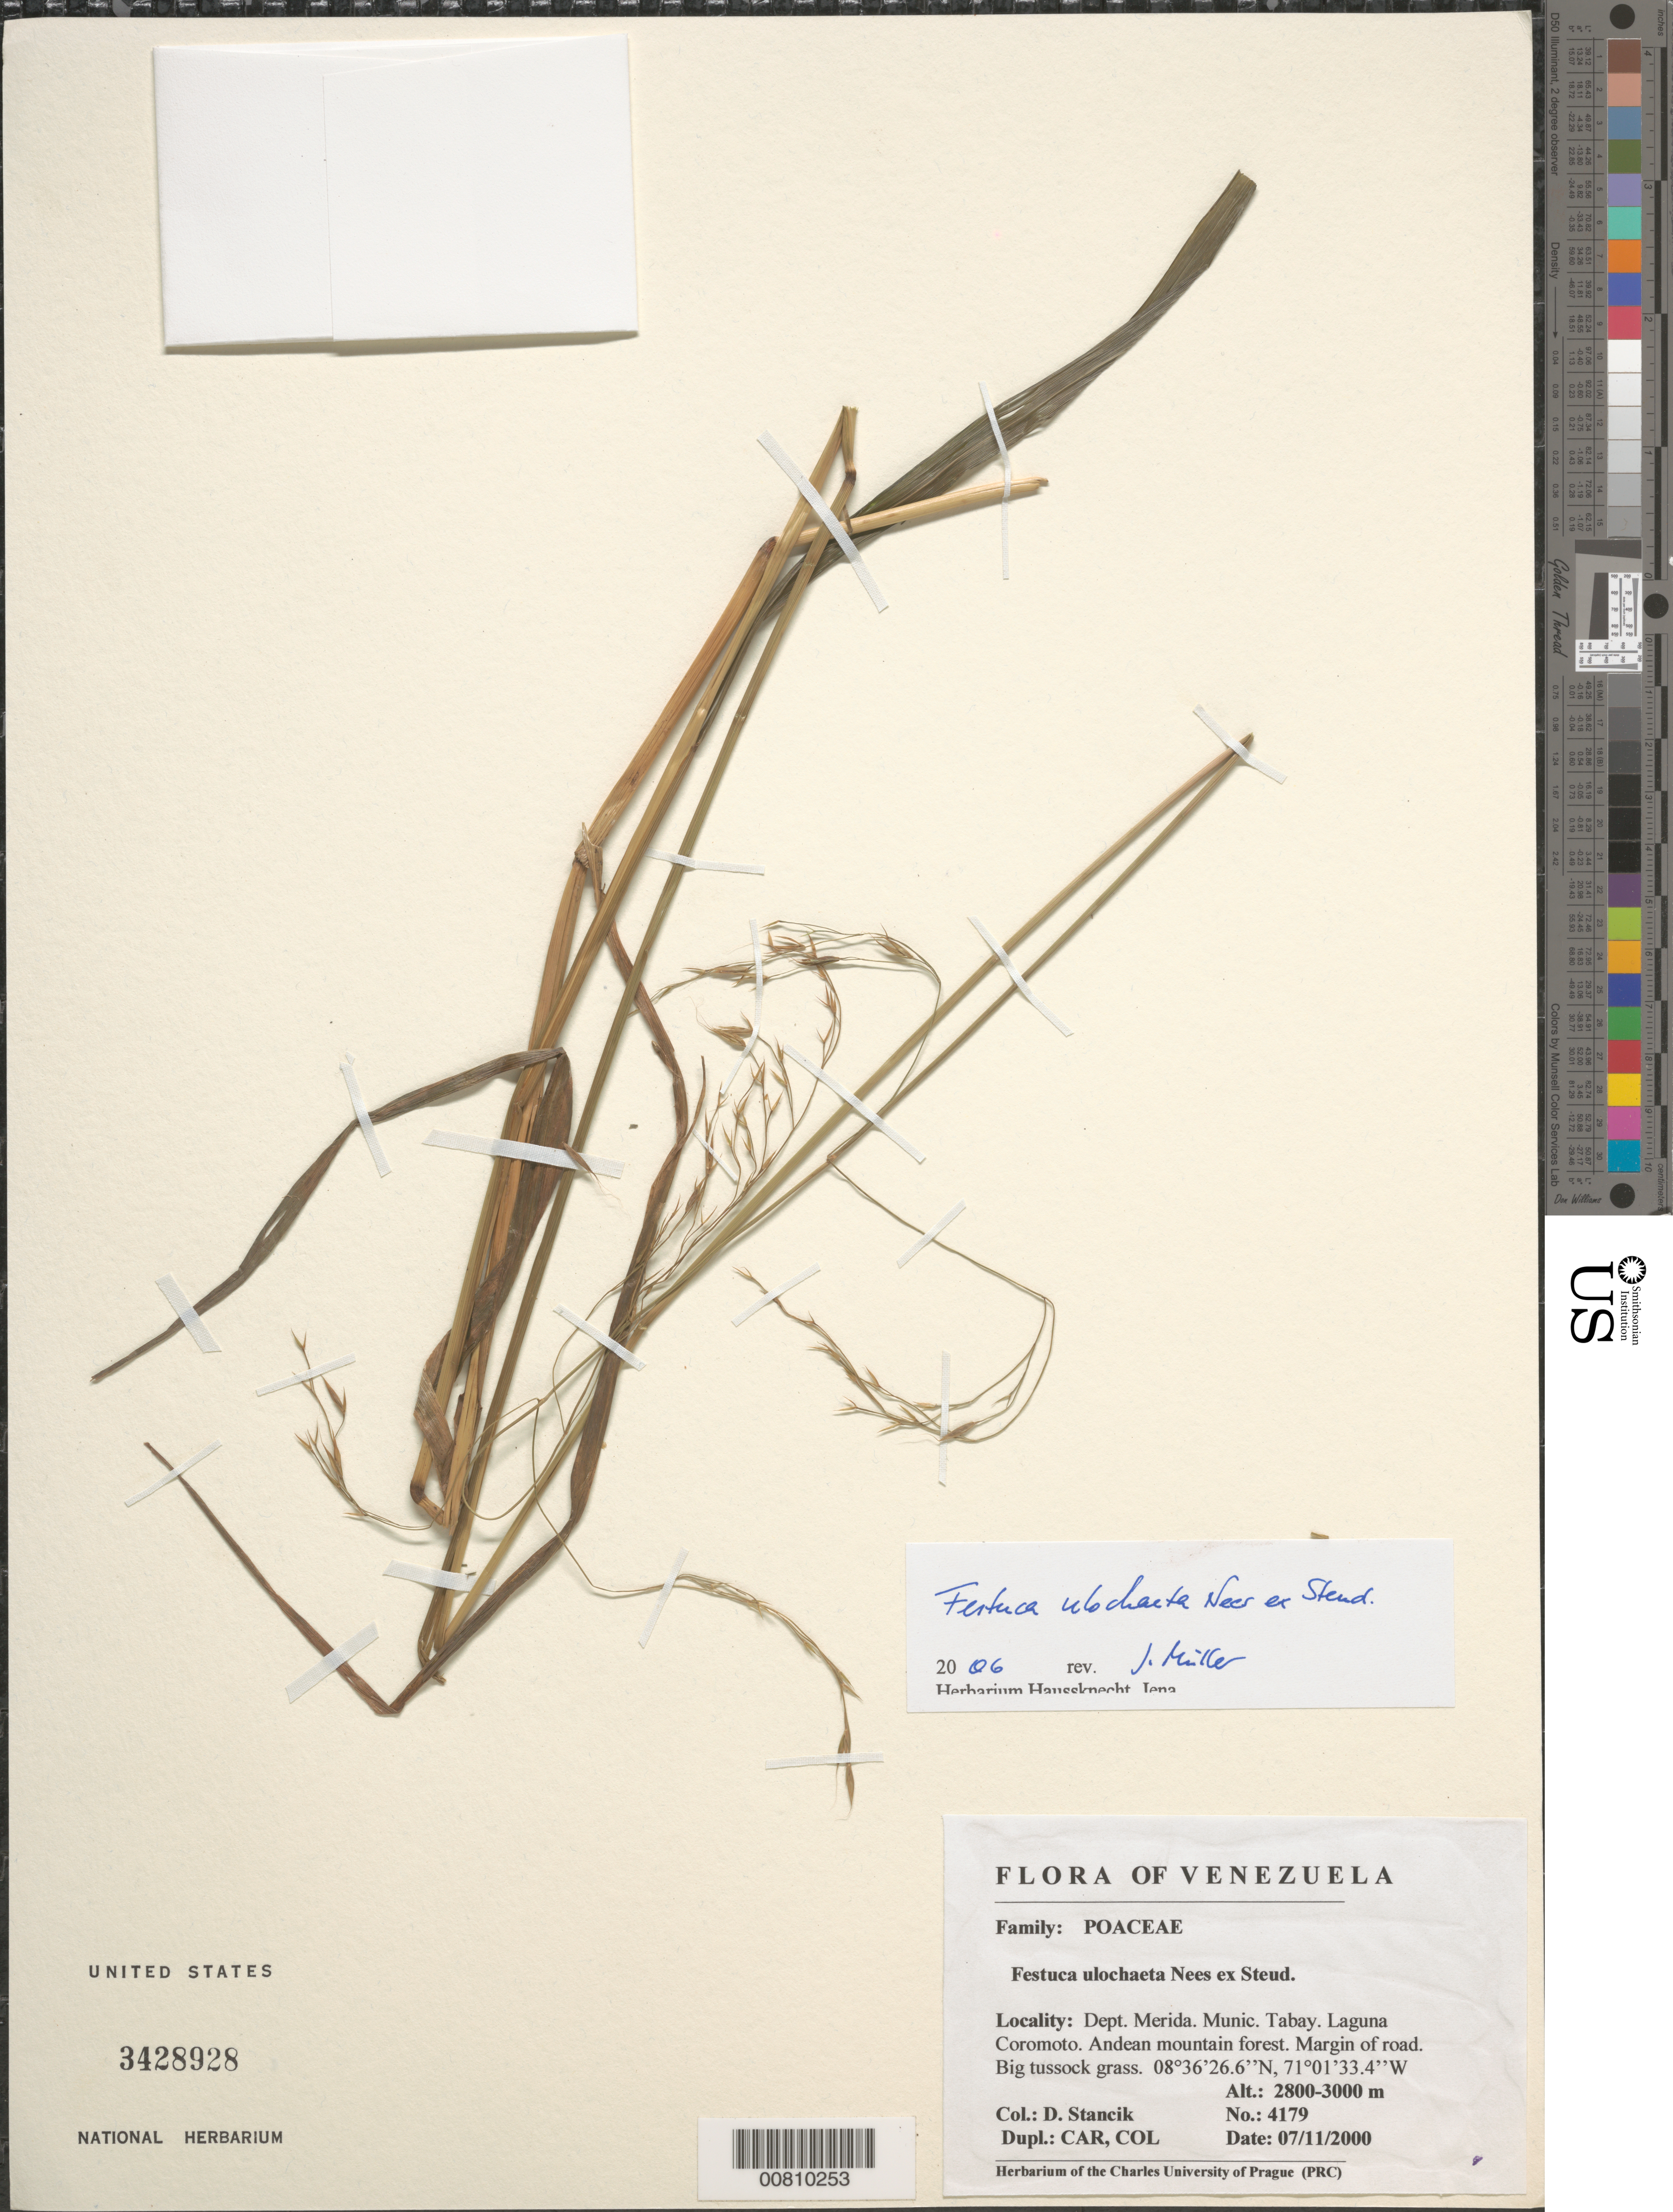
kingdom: Plantae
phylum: Tracheophyta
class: Liliopsida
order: Poales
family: Poaceae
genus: Festuca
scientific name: Festuca ulochaeta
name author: Nees ex Steud.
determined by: Stancik, D.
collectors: D. Stancik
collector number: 4179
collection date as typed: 07 Nov 2000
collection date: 2000-11-07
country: Venezuela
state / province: Mérida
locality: Laguna Coromoto. Margin of the road. Tabay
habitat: Andean mountain forest. Big tussock grass.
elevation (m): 2800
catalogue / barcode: US 3428928